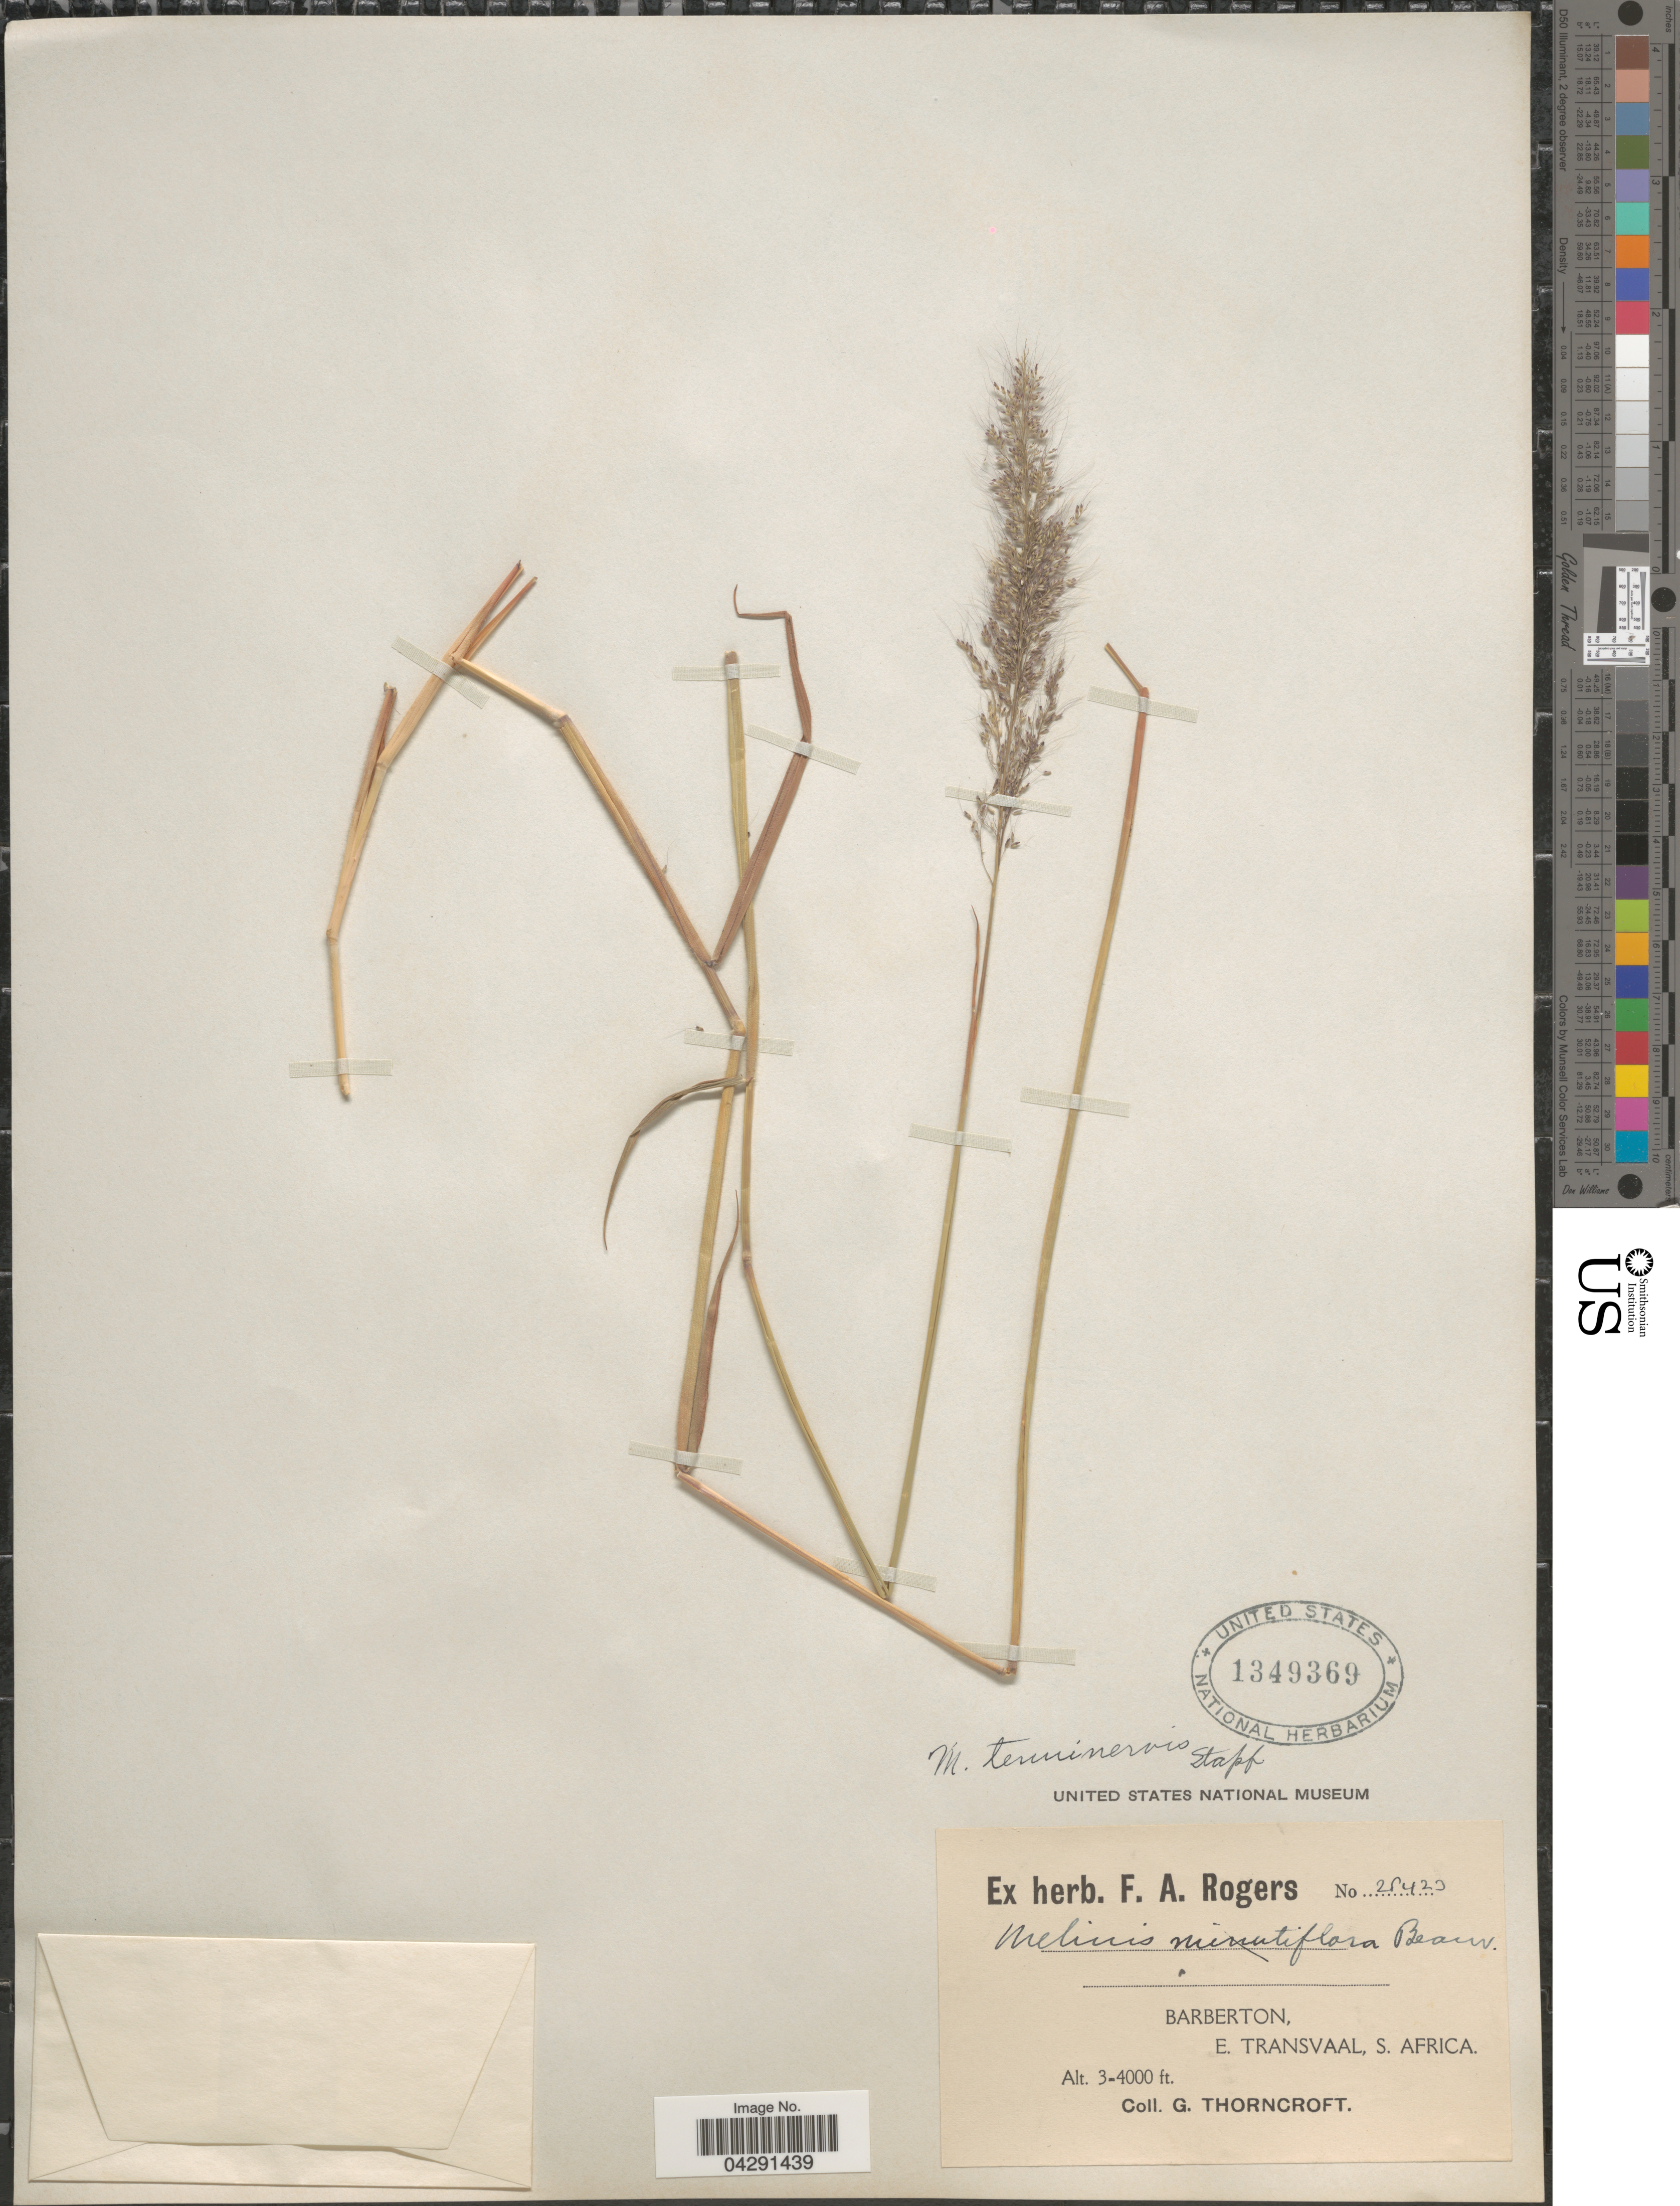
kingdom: Plantae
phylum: Tracheophyta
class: Liliopsida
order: Poales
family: Poaceae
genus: Melinis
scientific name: Melinis minutiflora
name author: P. Beauv.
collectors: G. Thorncroft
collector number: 25423*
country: South Africa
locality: Barberton, E. Transvaal.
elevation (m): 914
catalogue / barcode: US 1349369